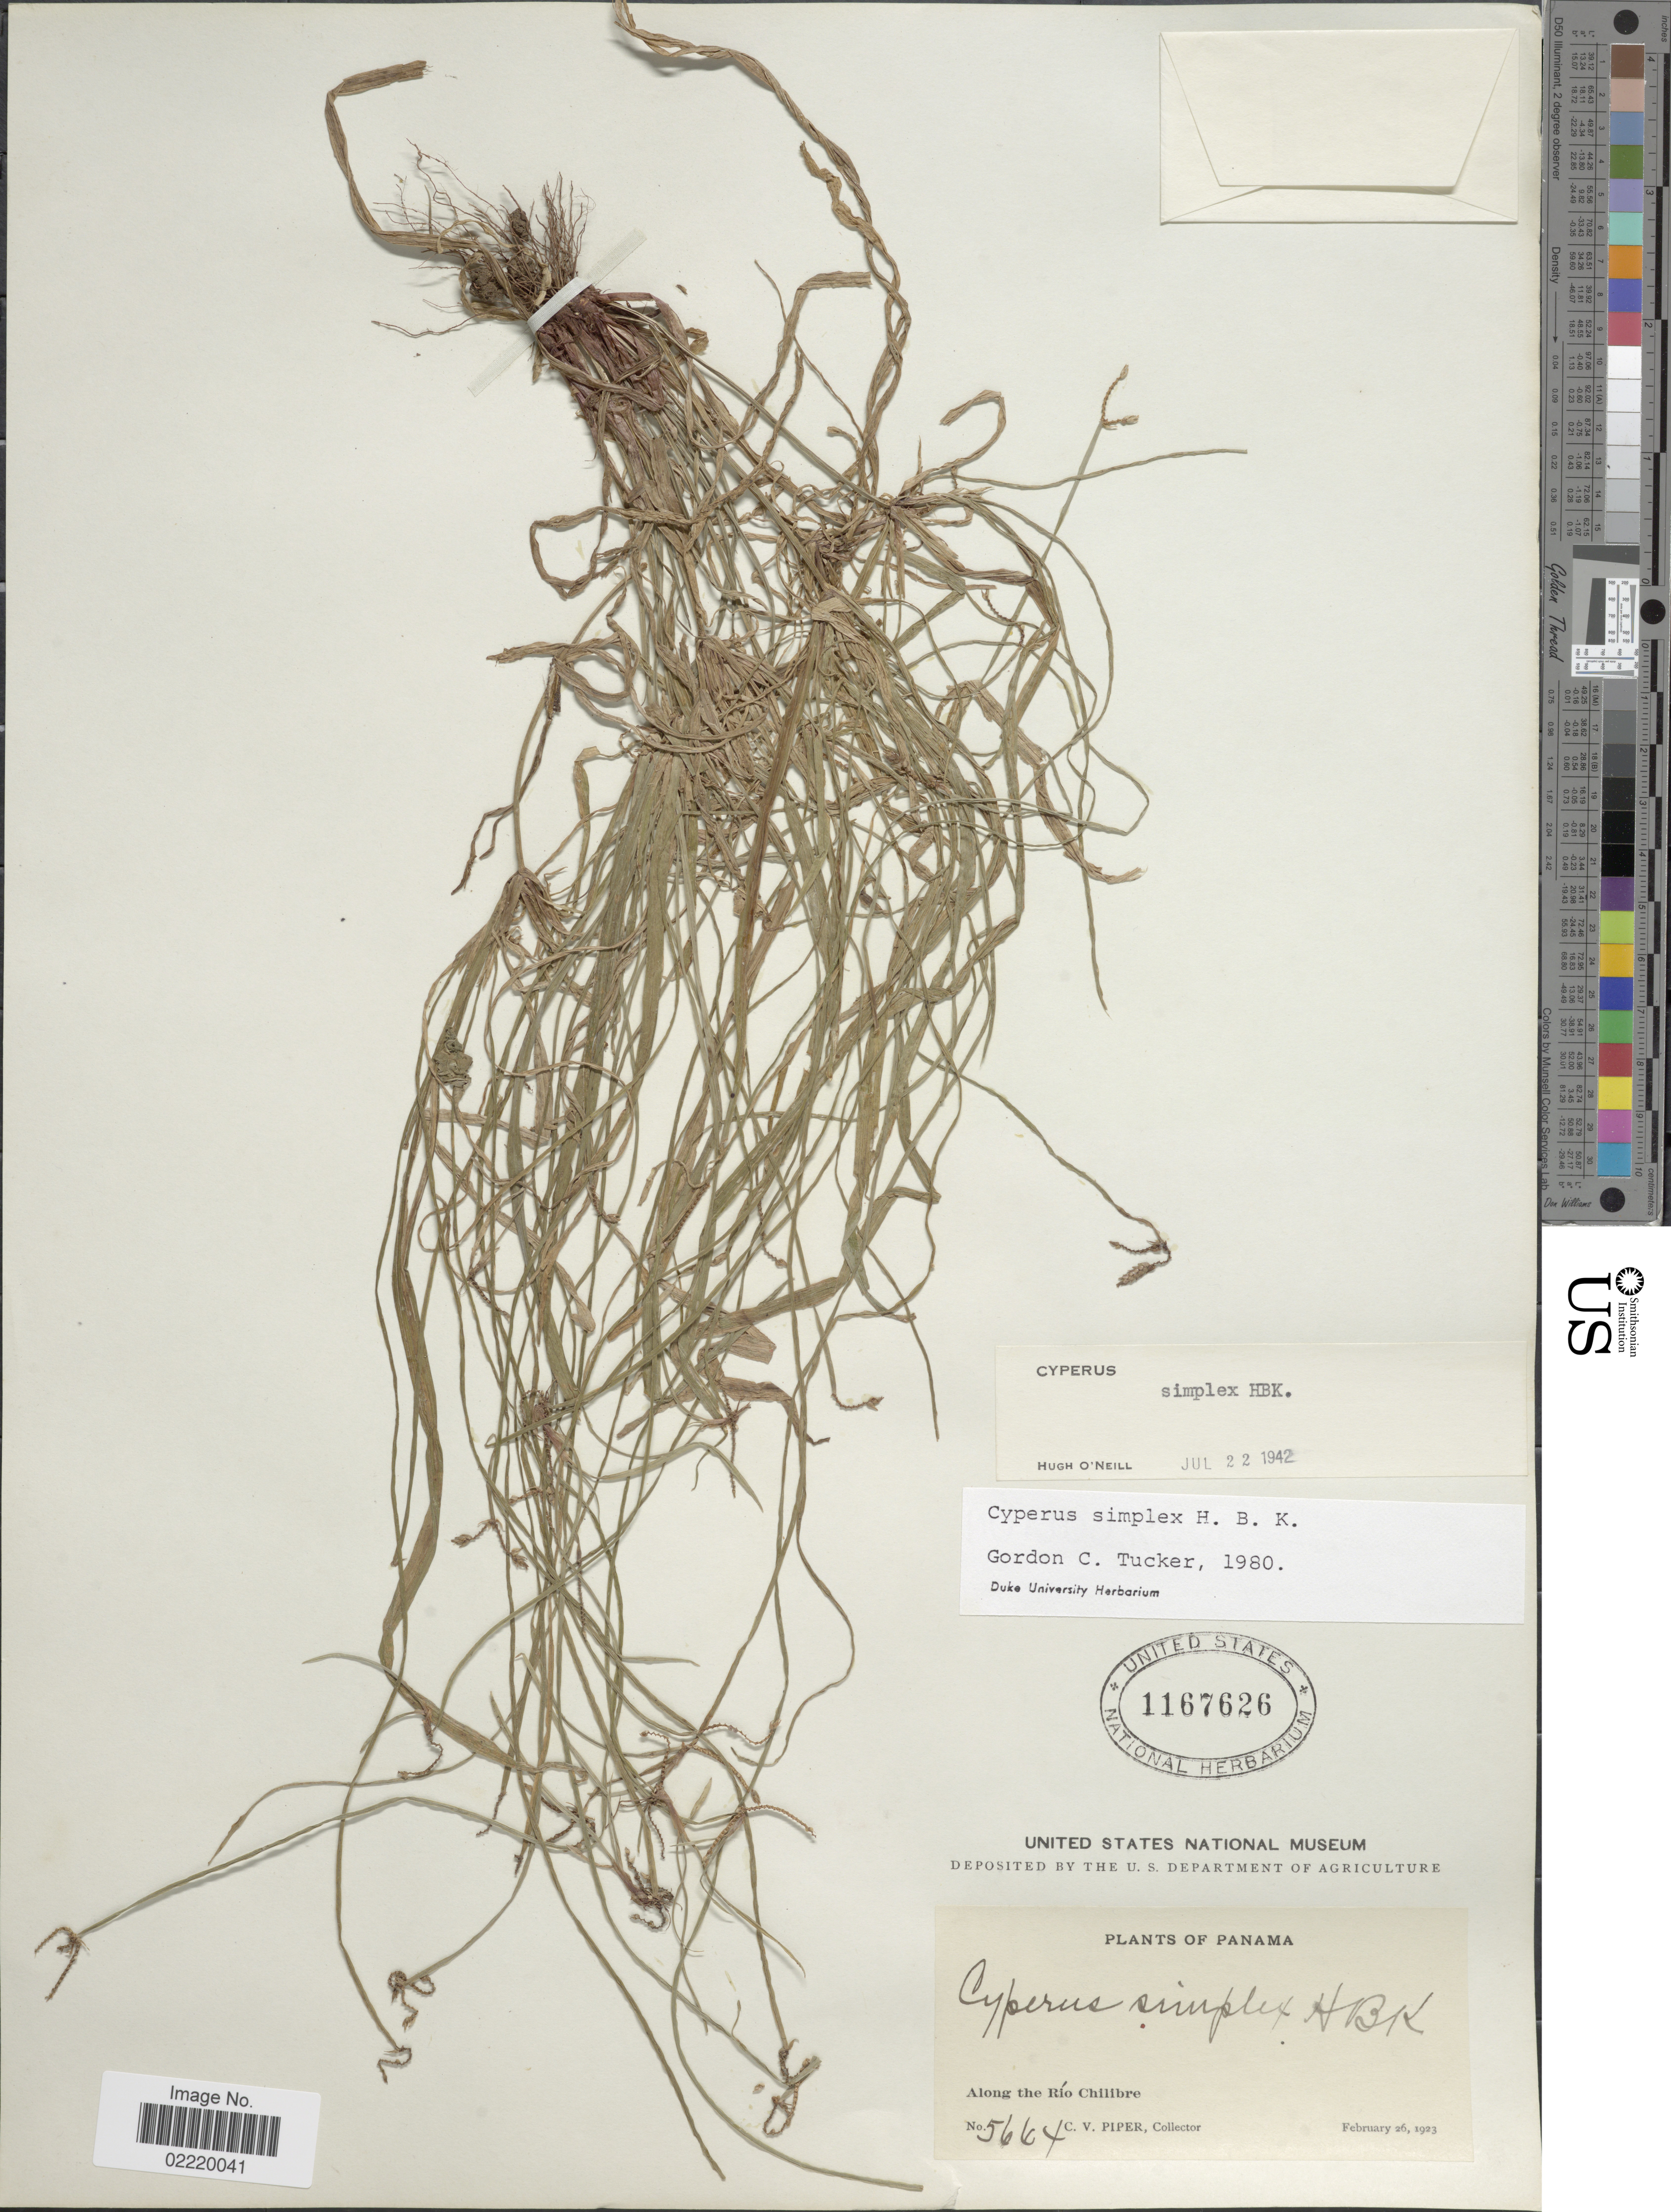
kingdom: Plantae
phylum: Tracheophyta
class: Liliopsida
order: Poales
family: Cyperaceae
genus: Cyperus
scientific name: Cyperus simplex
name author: Kunth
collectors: C. V. Piper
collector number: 5664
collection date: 1923-02-26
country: Panama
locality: Along the Rio Chilibre.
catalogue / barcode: US 1167626